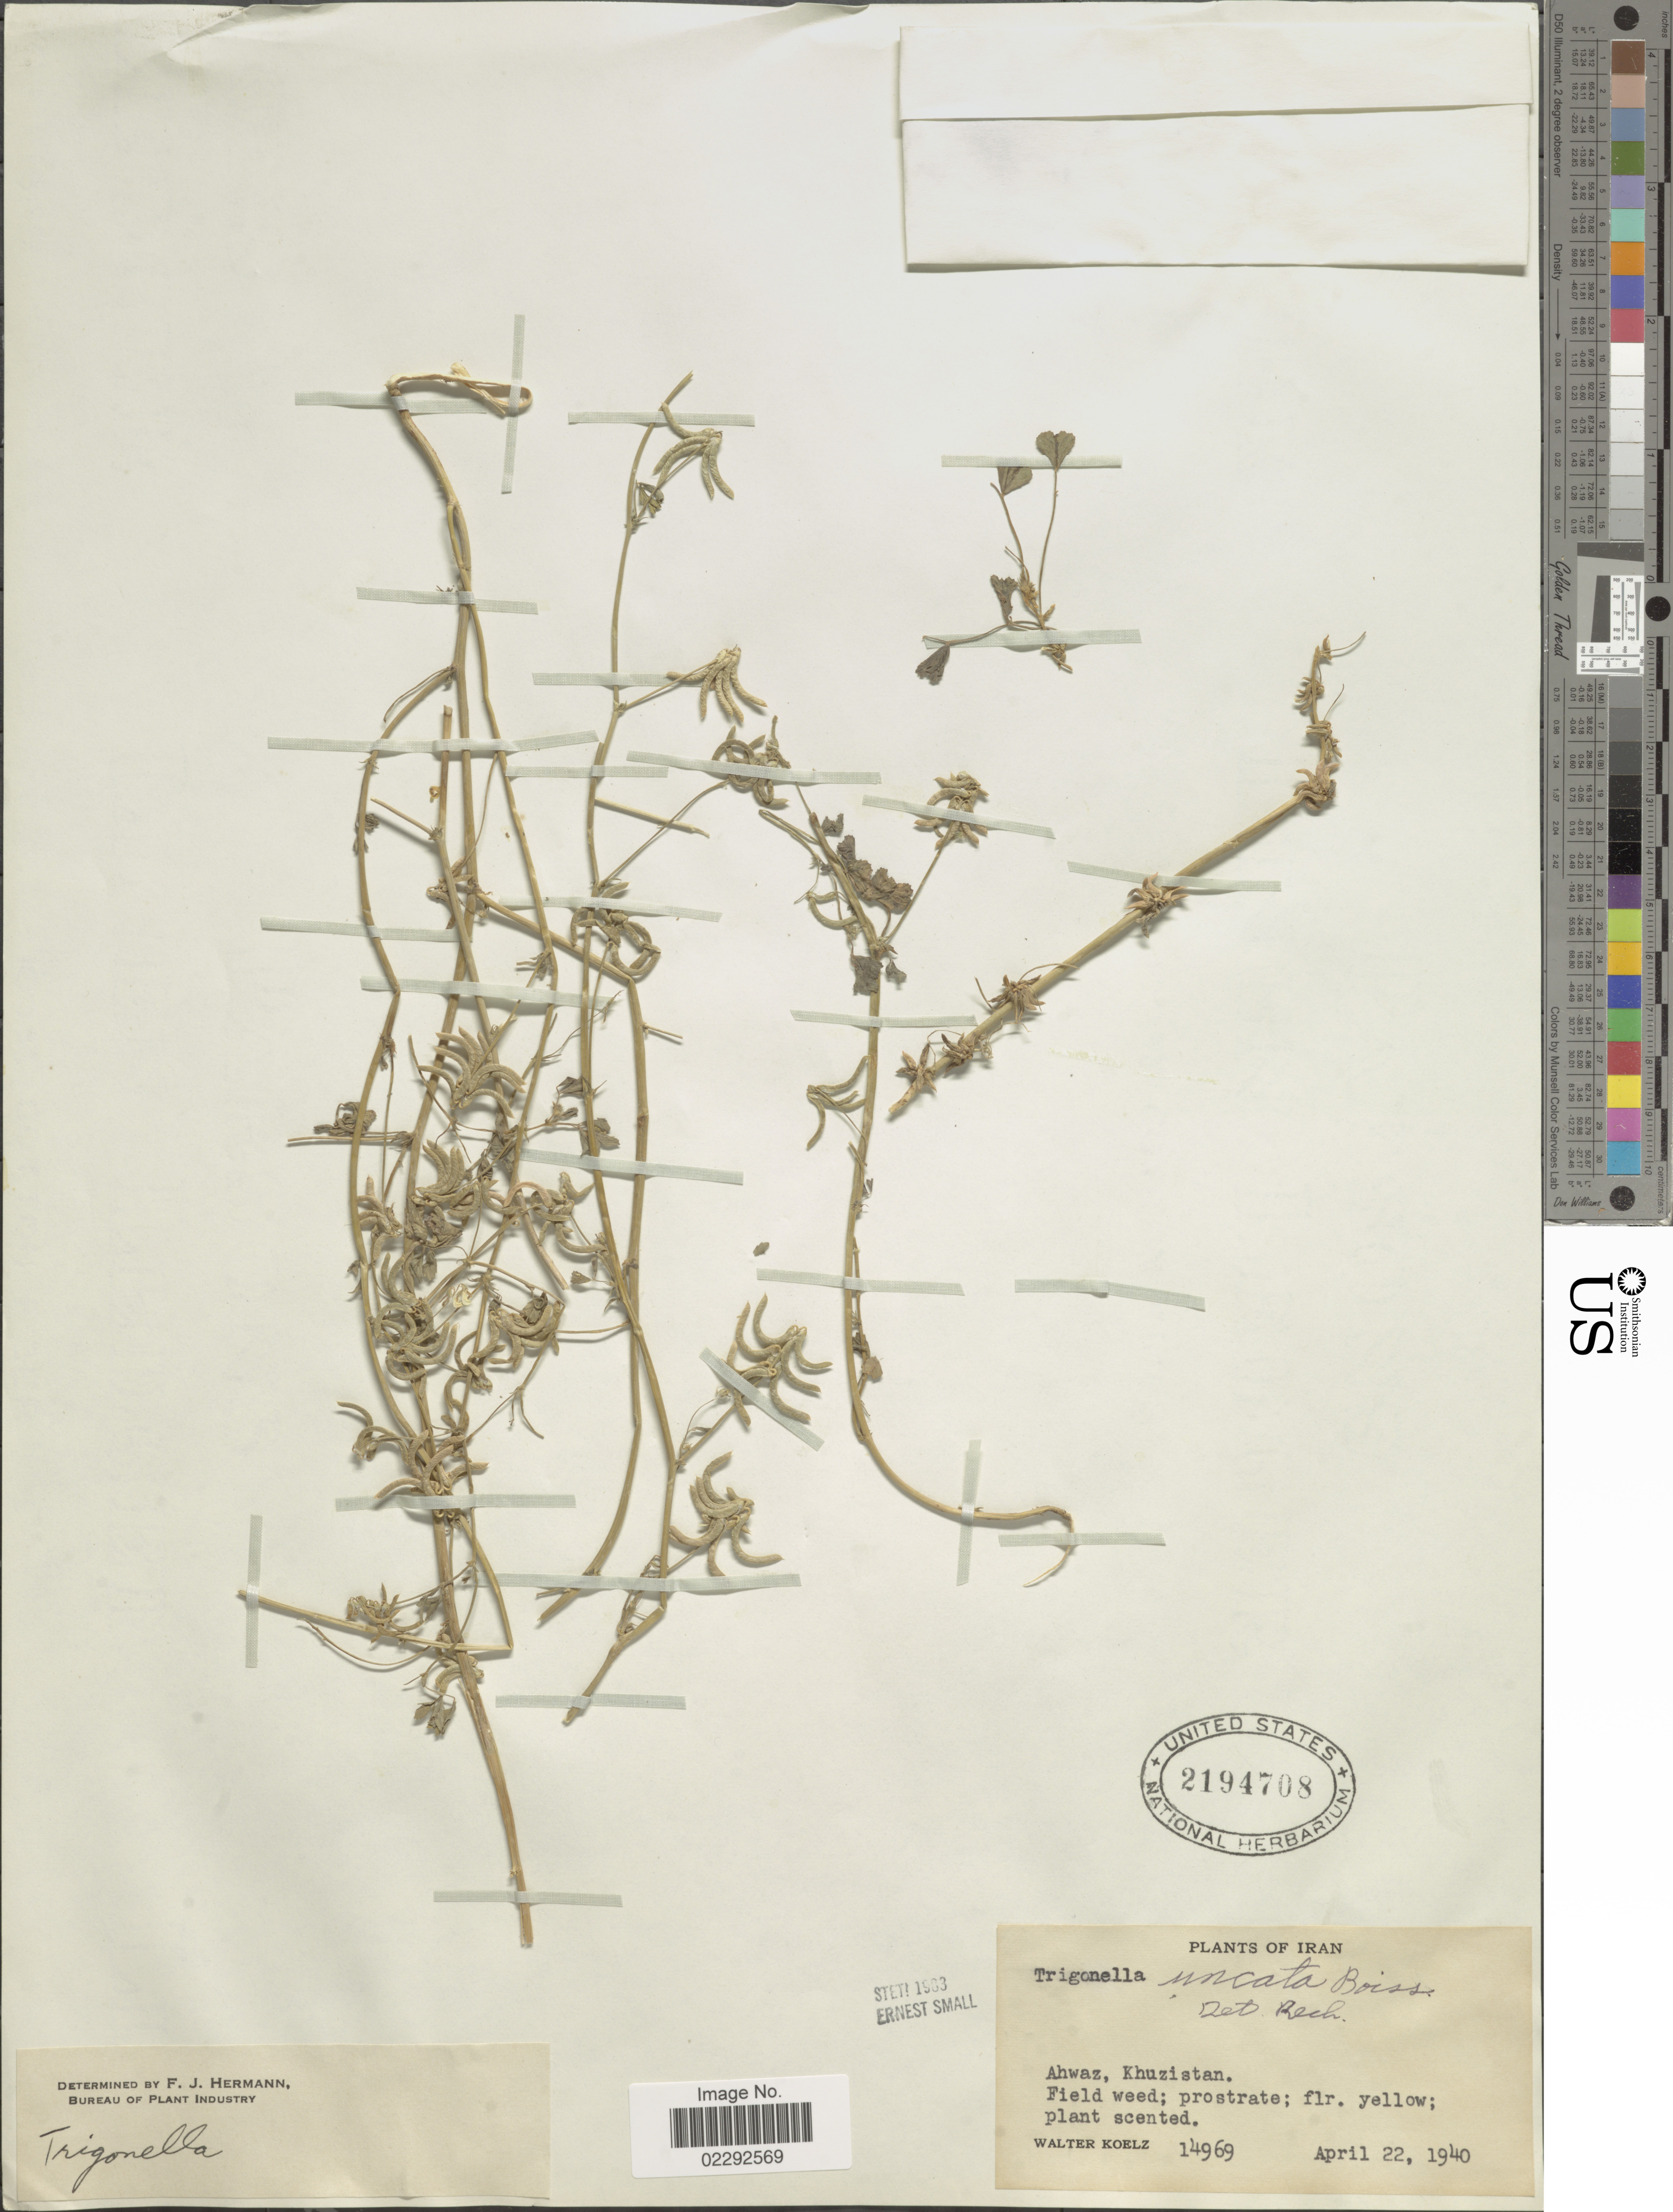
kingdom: Plantae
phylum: Tracheophyta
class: Magnoliopsida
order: Fabales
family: Fabaceae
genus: Trigonella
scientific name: Trigonella uncata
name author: Boiss. & Noë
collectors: W. N. Koelz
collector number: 14969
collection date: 1940-04-22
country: Iran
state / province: Khuzestan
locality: Ahwaz, Khuzestan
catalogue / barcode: US 2194708